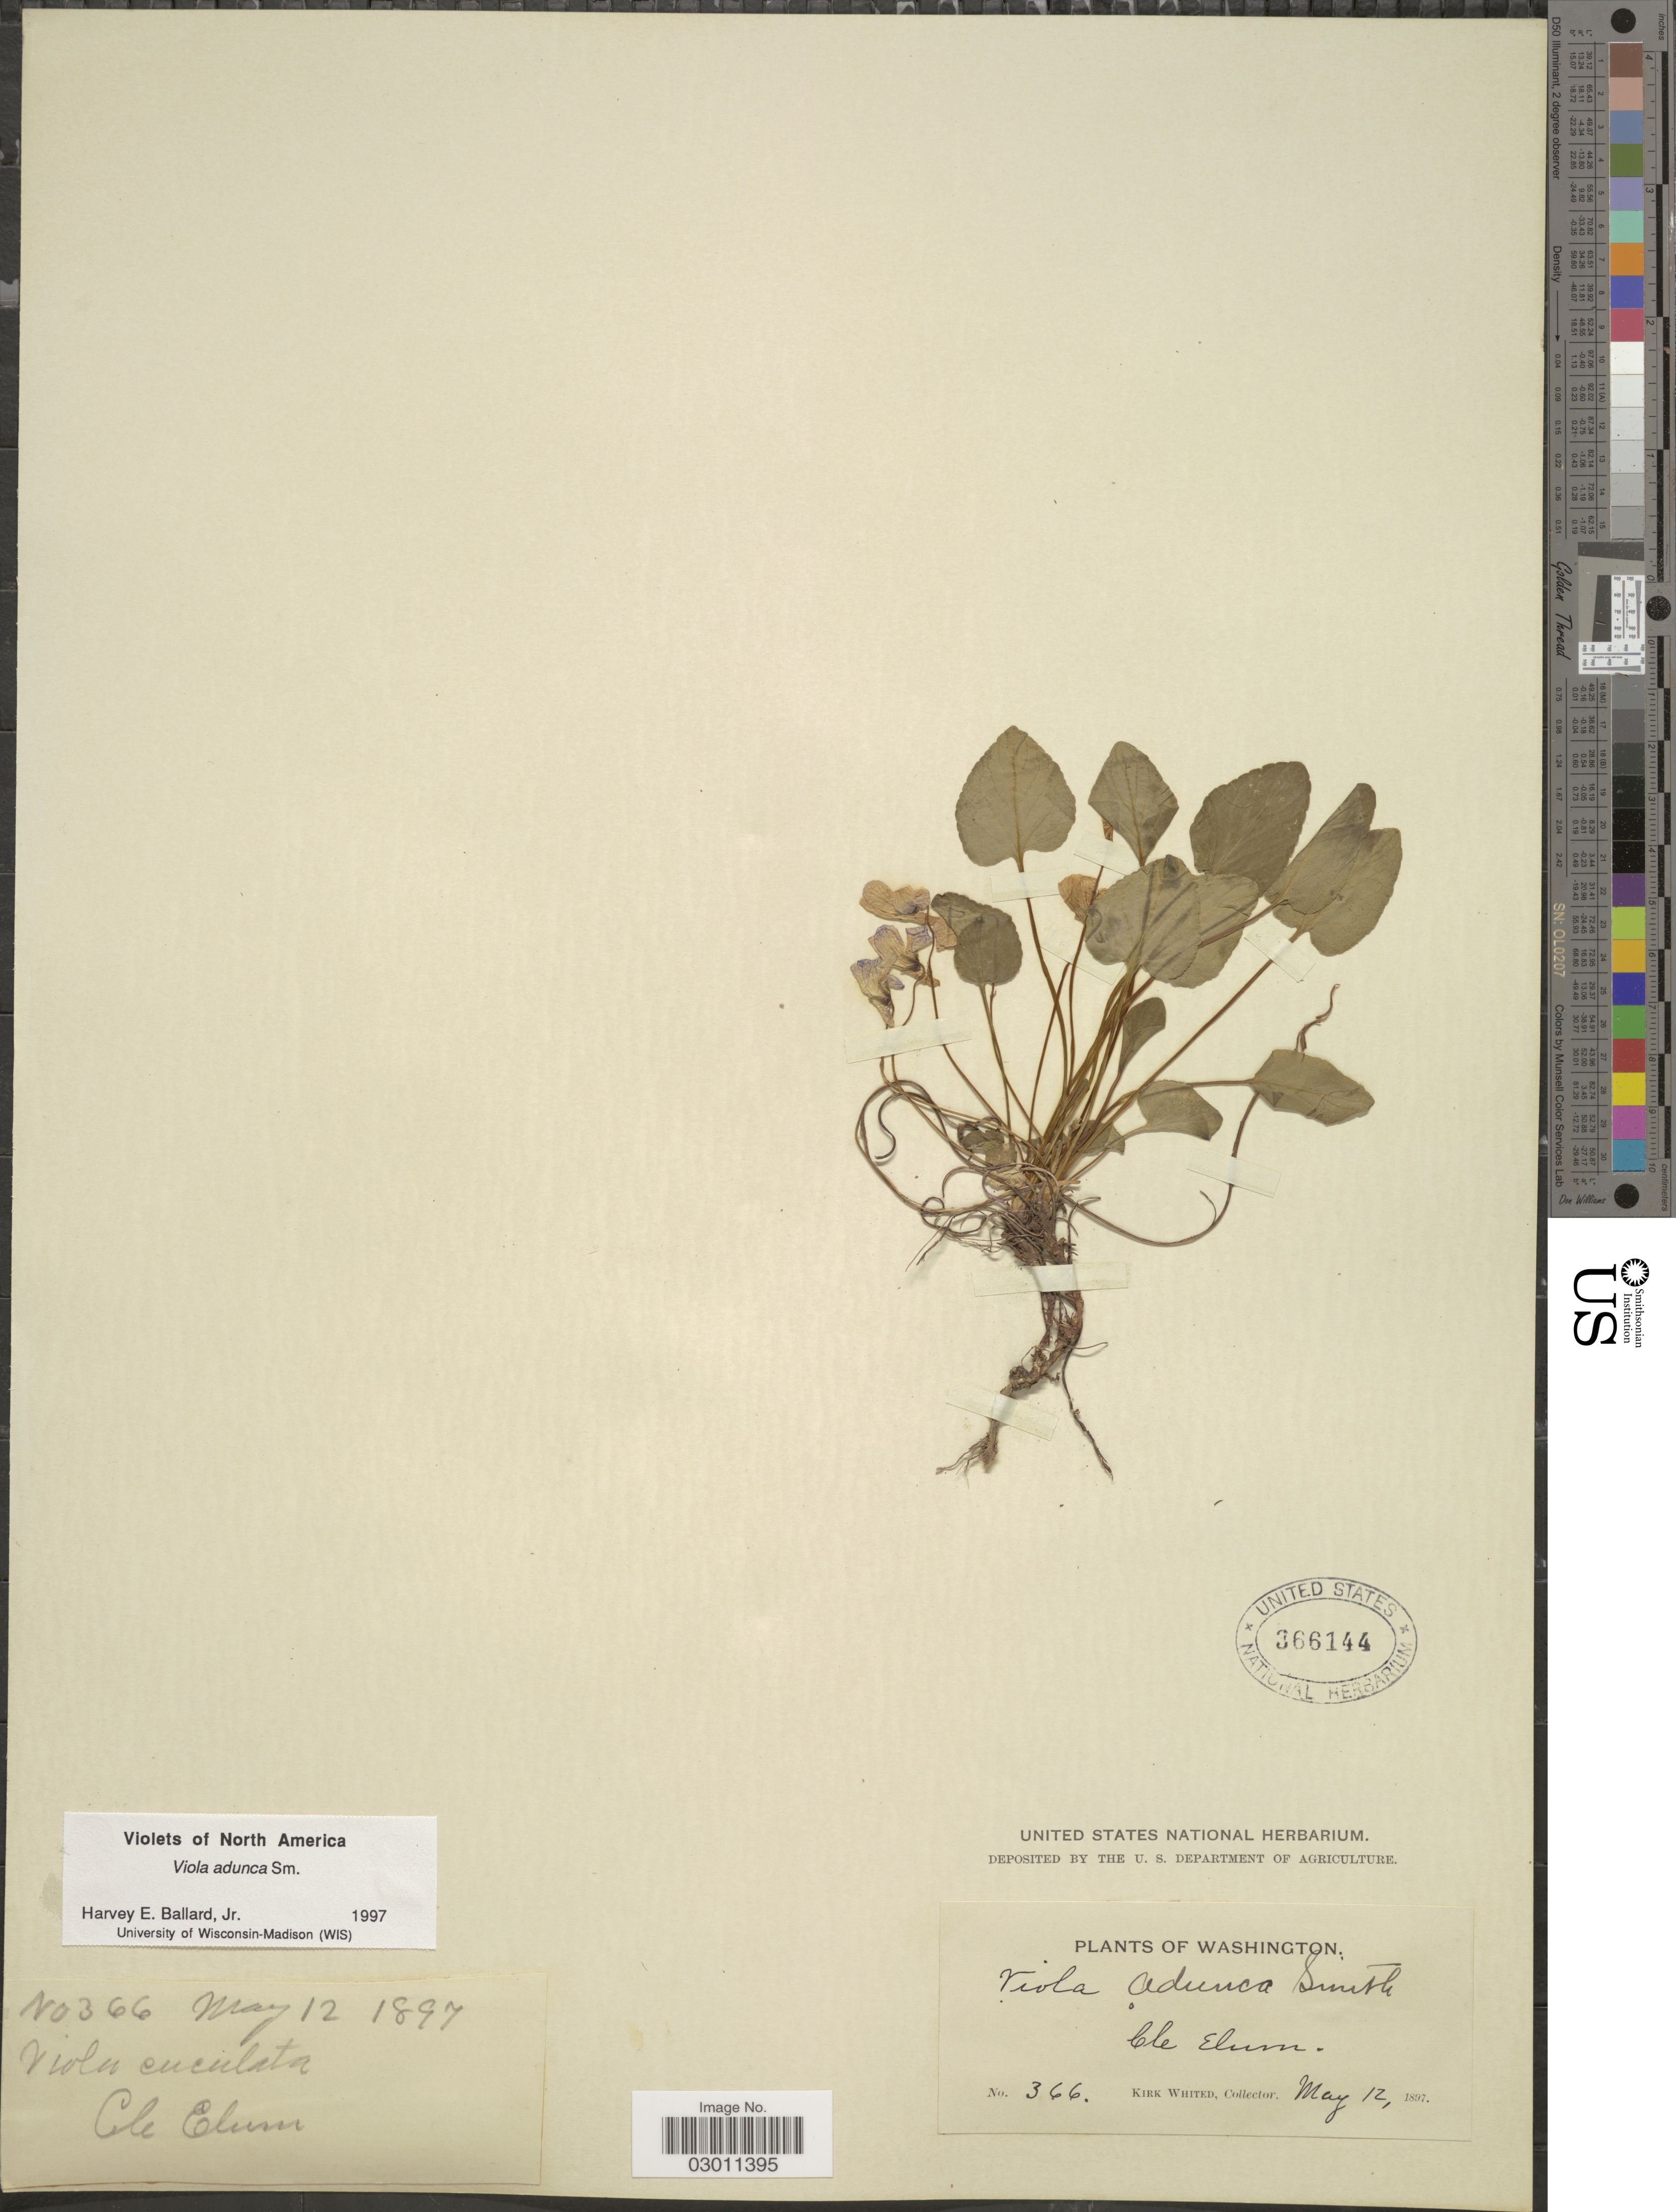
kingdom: Plantae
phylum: Tracheophyta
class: Magnoliopsida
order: Malpighiales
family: Violaceae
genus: Viola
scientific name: Viola adunca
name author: Sm.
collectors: K. Whited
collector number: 366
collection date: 1897-05-12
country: United States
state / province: Washington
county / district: Kittitas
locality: Cle Elum.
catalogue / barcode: US 366144